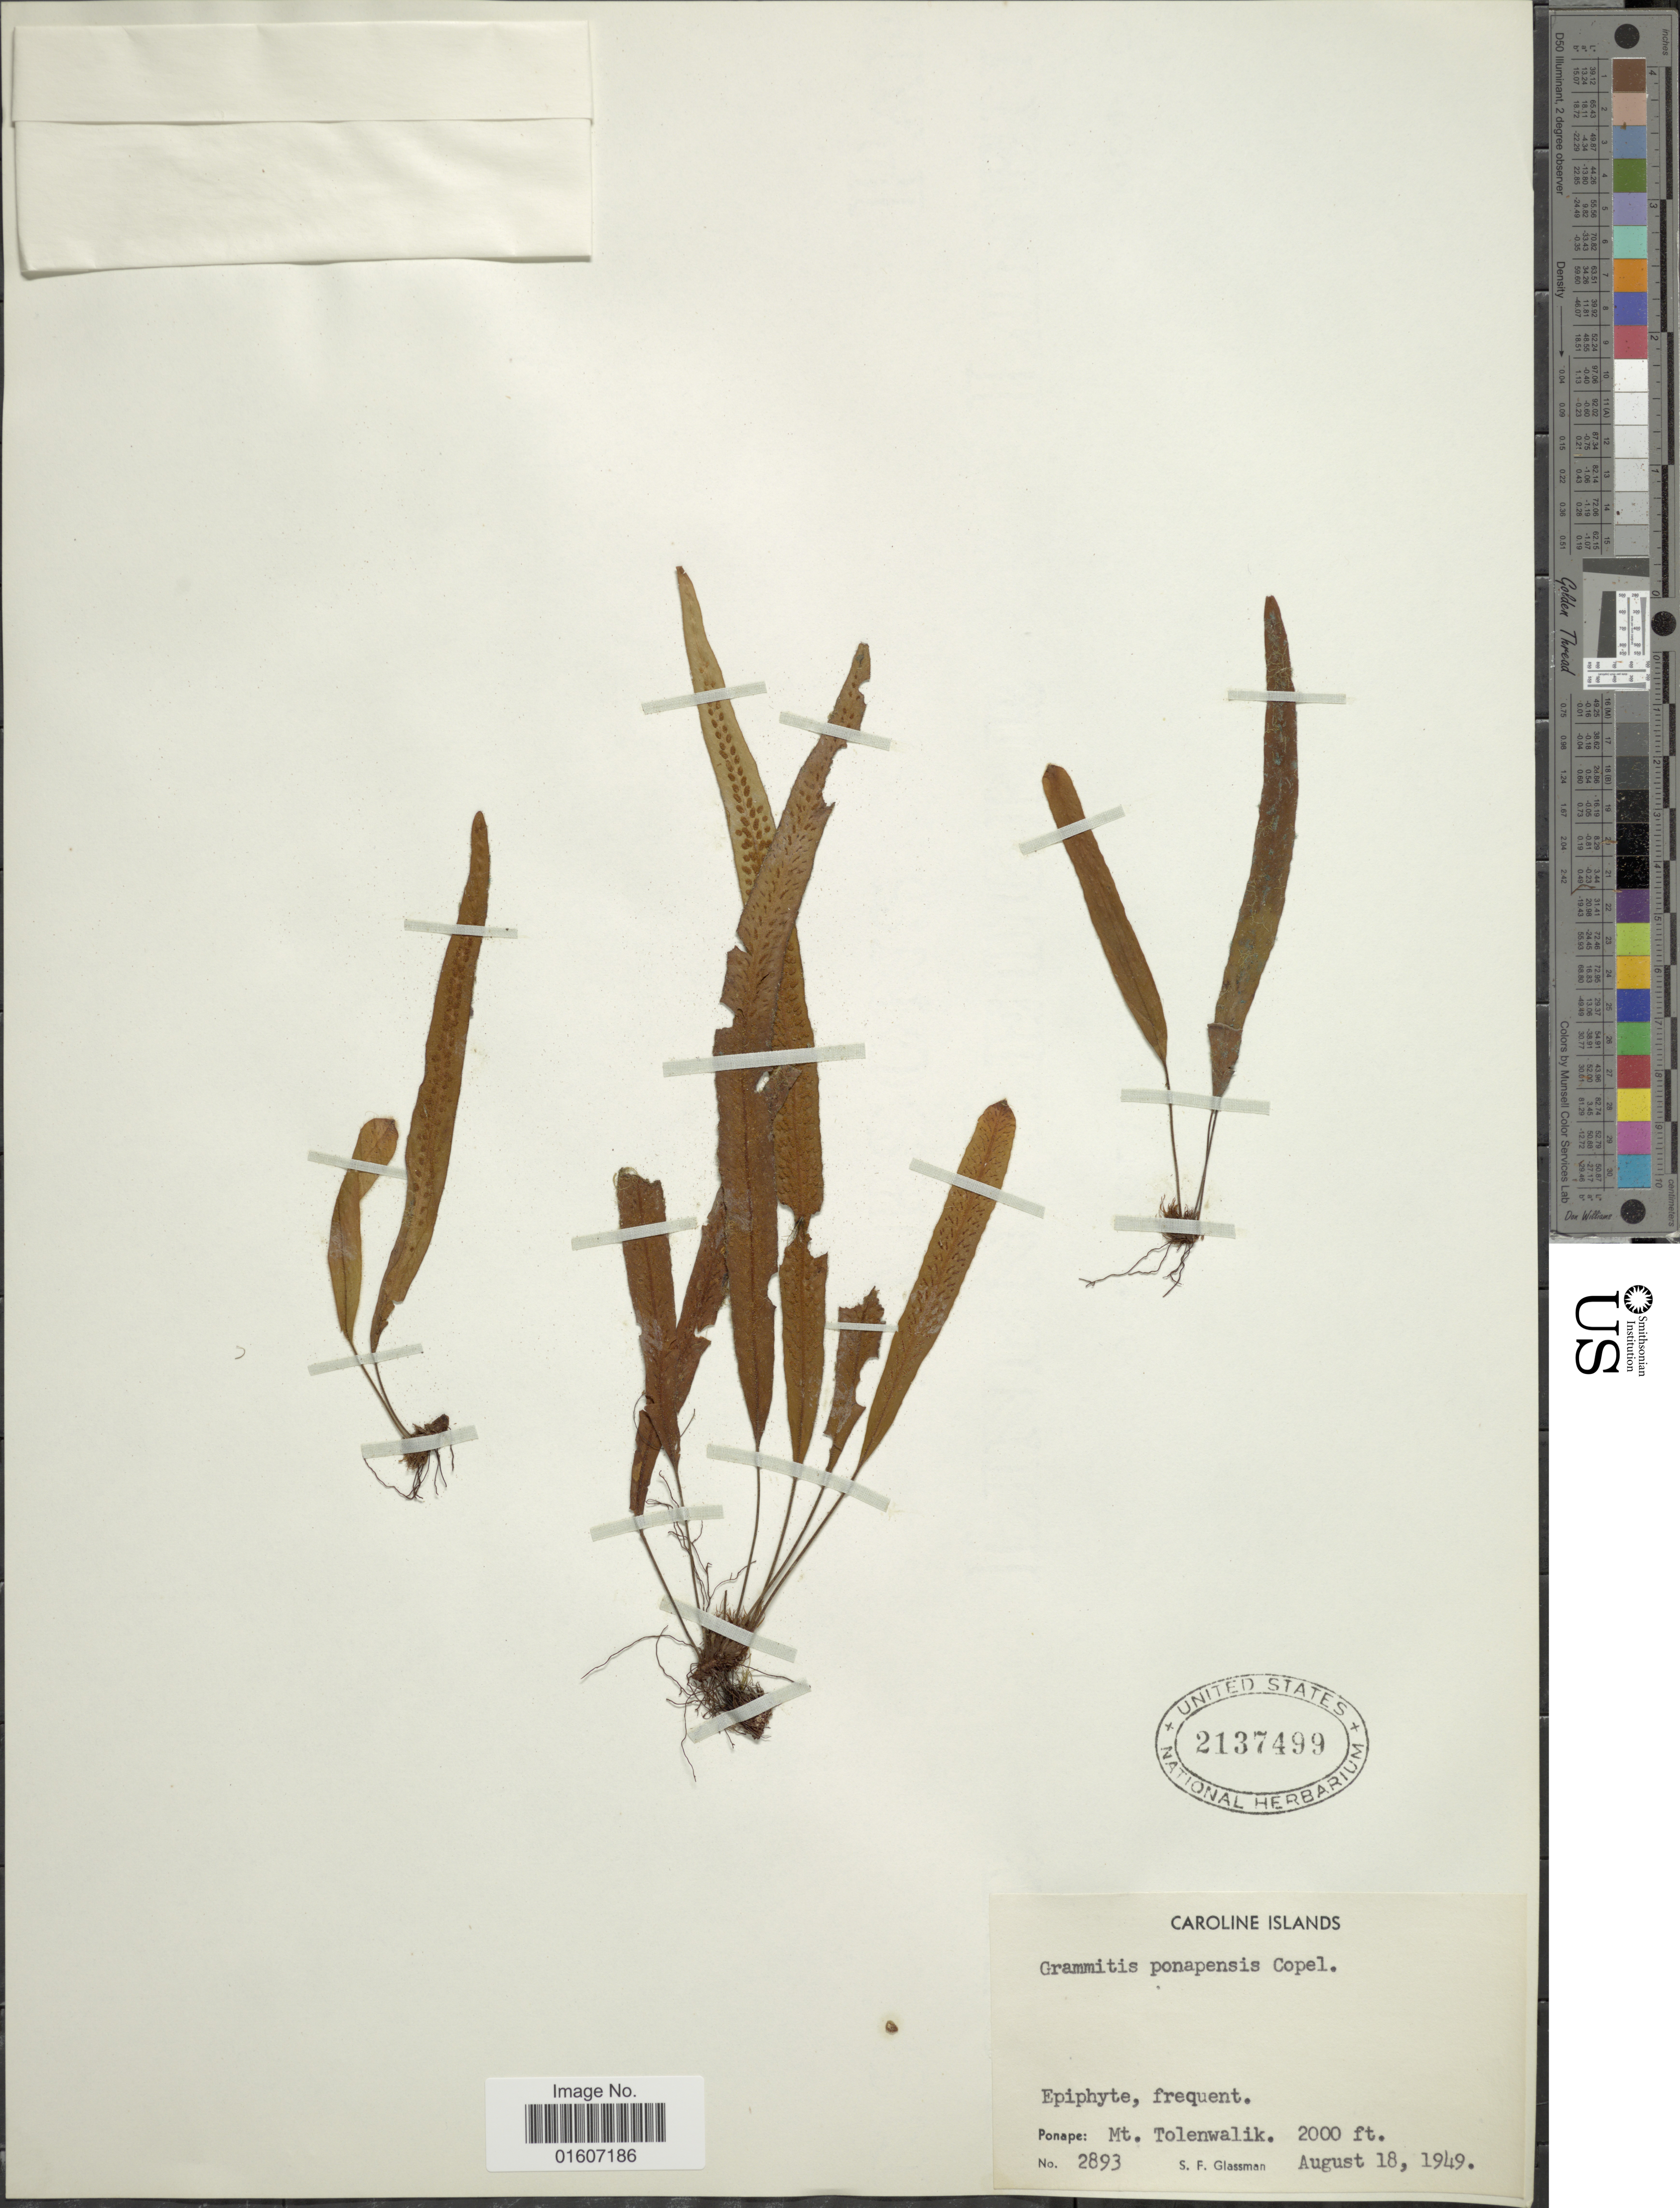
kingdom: Plantae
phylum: Tracheophyta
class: Polypodiopsida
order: Polypodiales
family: Polypodiaceae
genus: Archigrammitis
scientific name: Archigrammitis ponapensis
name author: (Copel.) Parris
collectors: S. F. Glassman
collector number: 2893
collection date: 1949-08-18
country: Micronesia, Federated States of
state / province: Pohnpei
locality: Caroline Islands, Ponape: Mt Tolenwalik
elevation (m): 610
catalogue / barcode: US 2137499